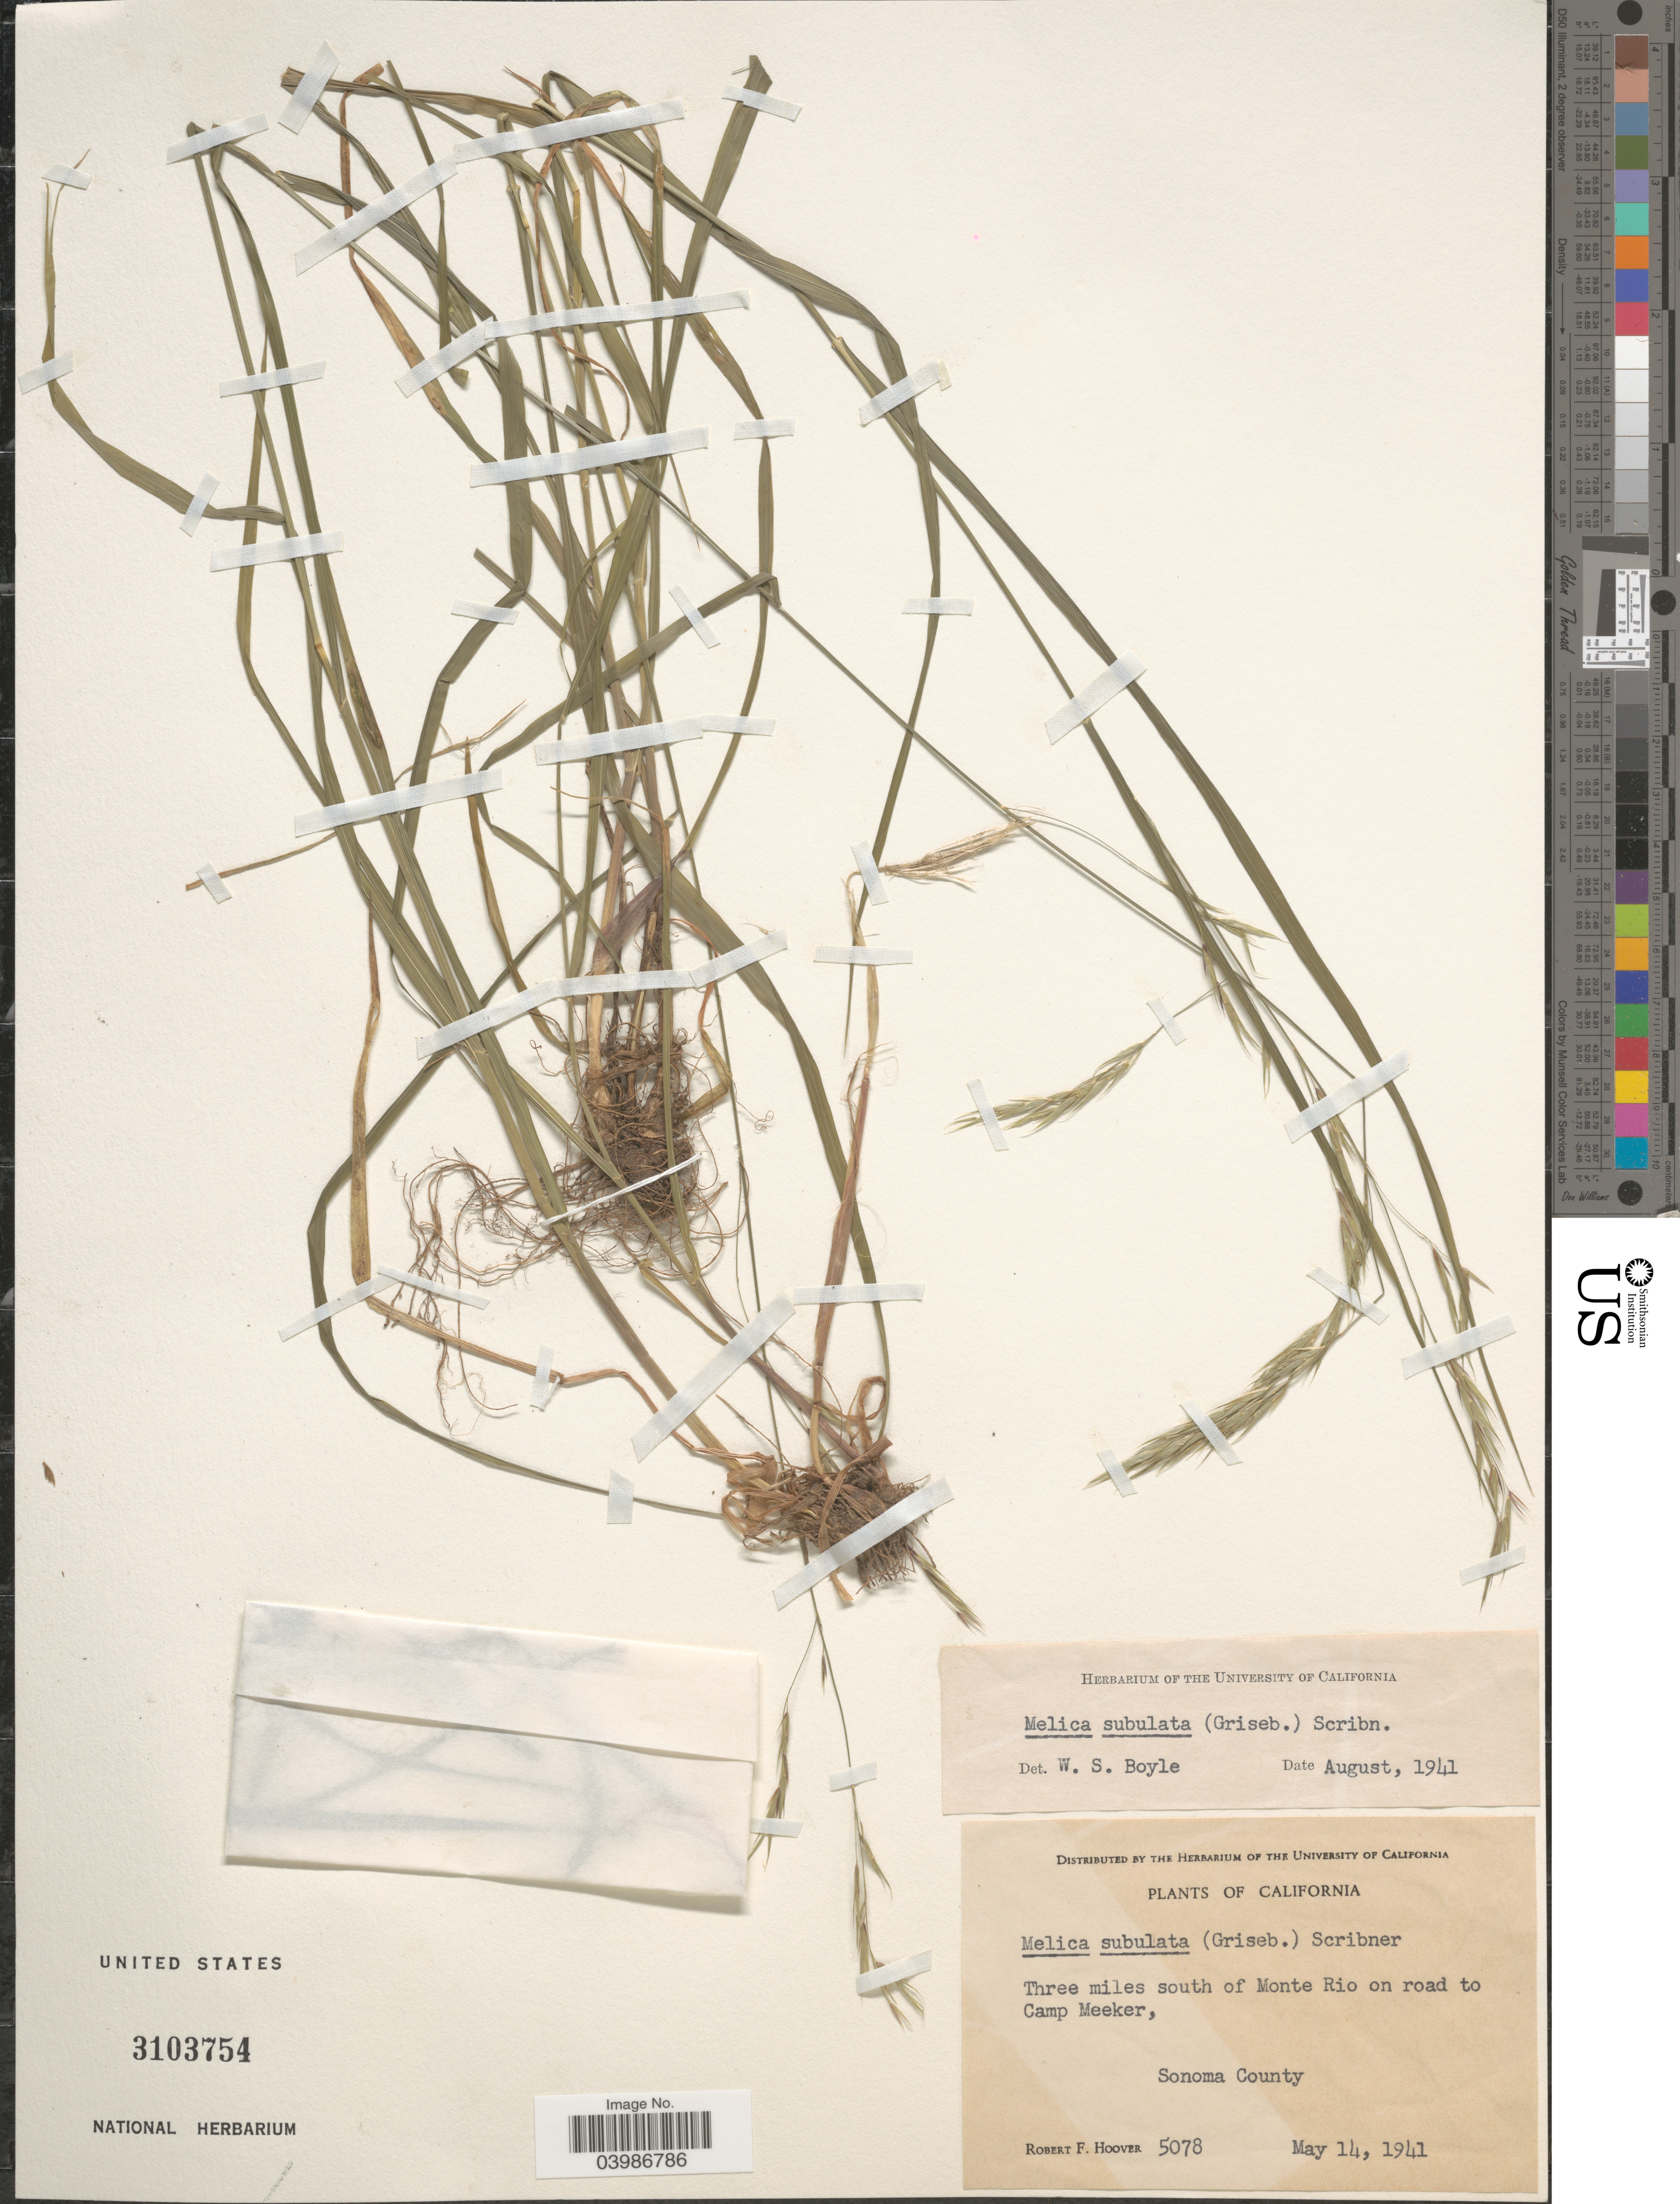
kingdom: Plantae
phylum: Tracheophyta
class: Liliopsida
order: Poales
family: Poaceae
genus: Melica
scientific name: Melica subulata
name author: (Griseb.) Scribn.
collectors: R. F. Hoover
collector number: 5078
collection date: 1941-05-14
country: United States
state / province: California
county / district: Sonoma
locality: Three miles south of Monte Rio on road to Camp Meeker, Sonoma County.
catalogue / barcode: US 3103754